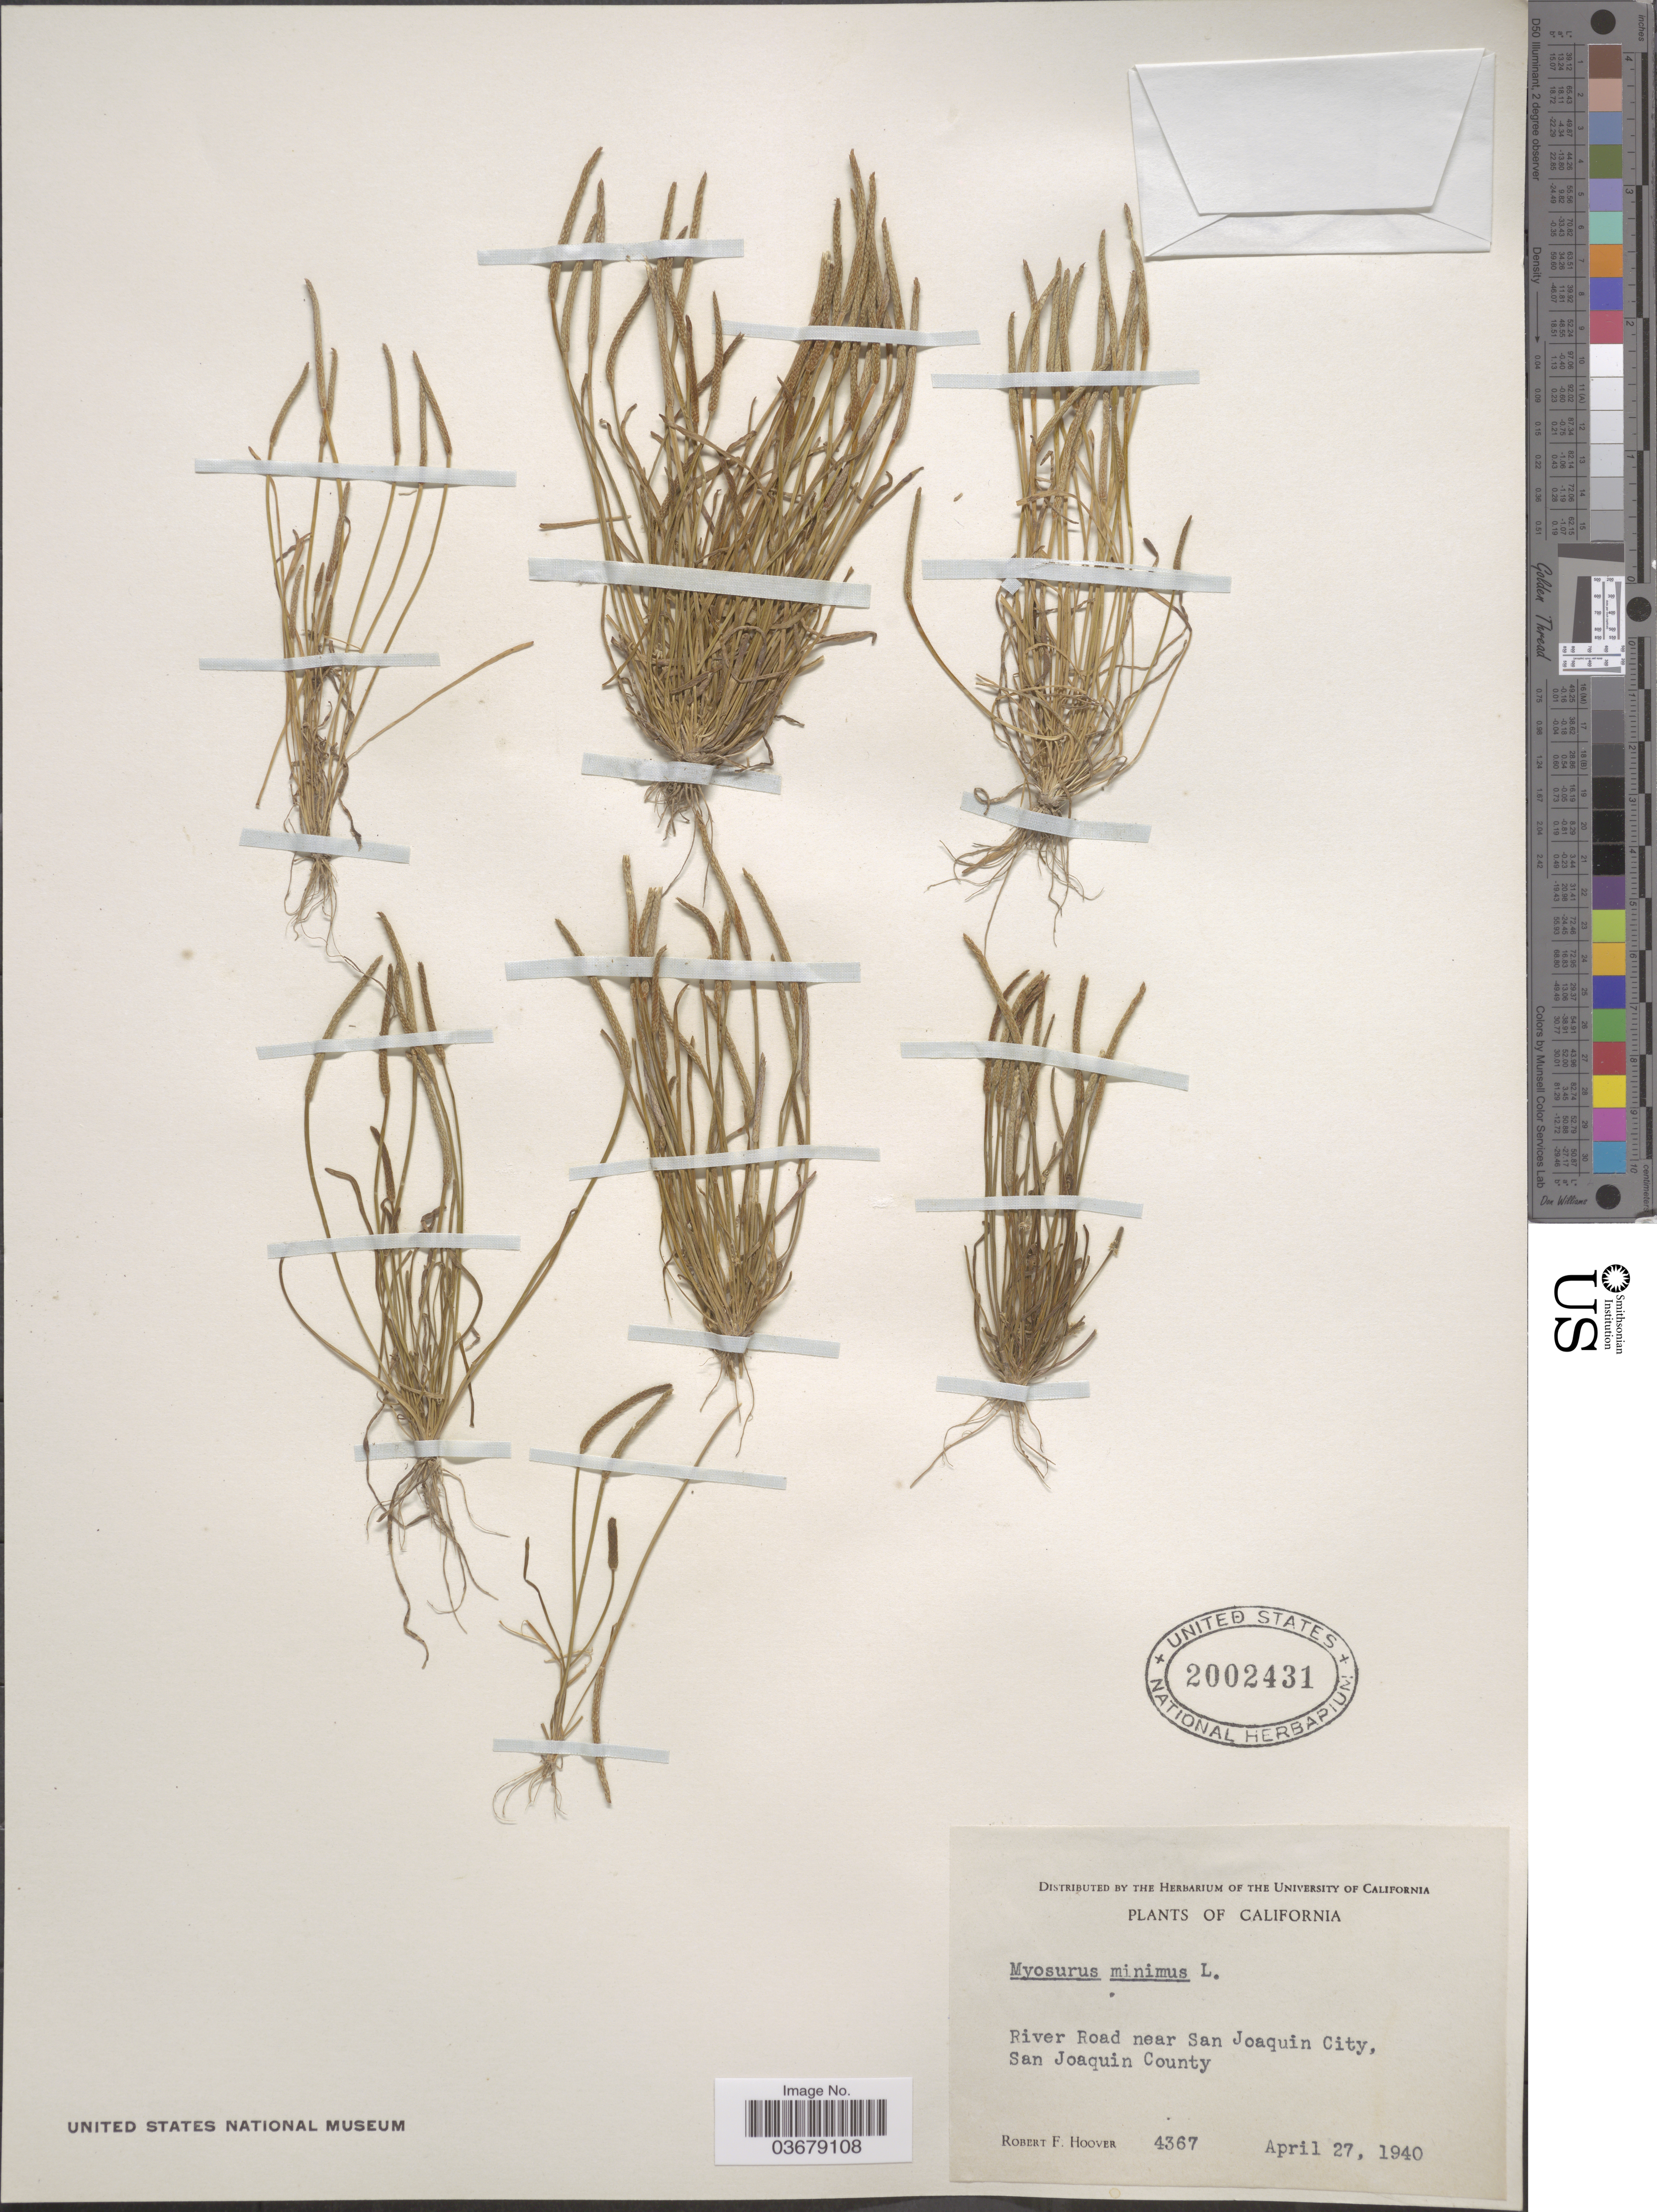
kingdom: Plantae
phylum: Tracheophyta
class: Magnoliopsida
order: Ranunculales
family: Ranunculaceae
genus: Myosurus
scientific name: Myosurus minimus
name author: L.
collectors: R. F. Hoover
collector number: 4367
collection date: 1940-04-27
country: United States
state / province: California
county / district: San Joaquin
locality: River Road near San Joaquin City, San Joaquin County.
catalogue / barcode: US 2002431